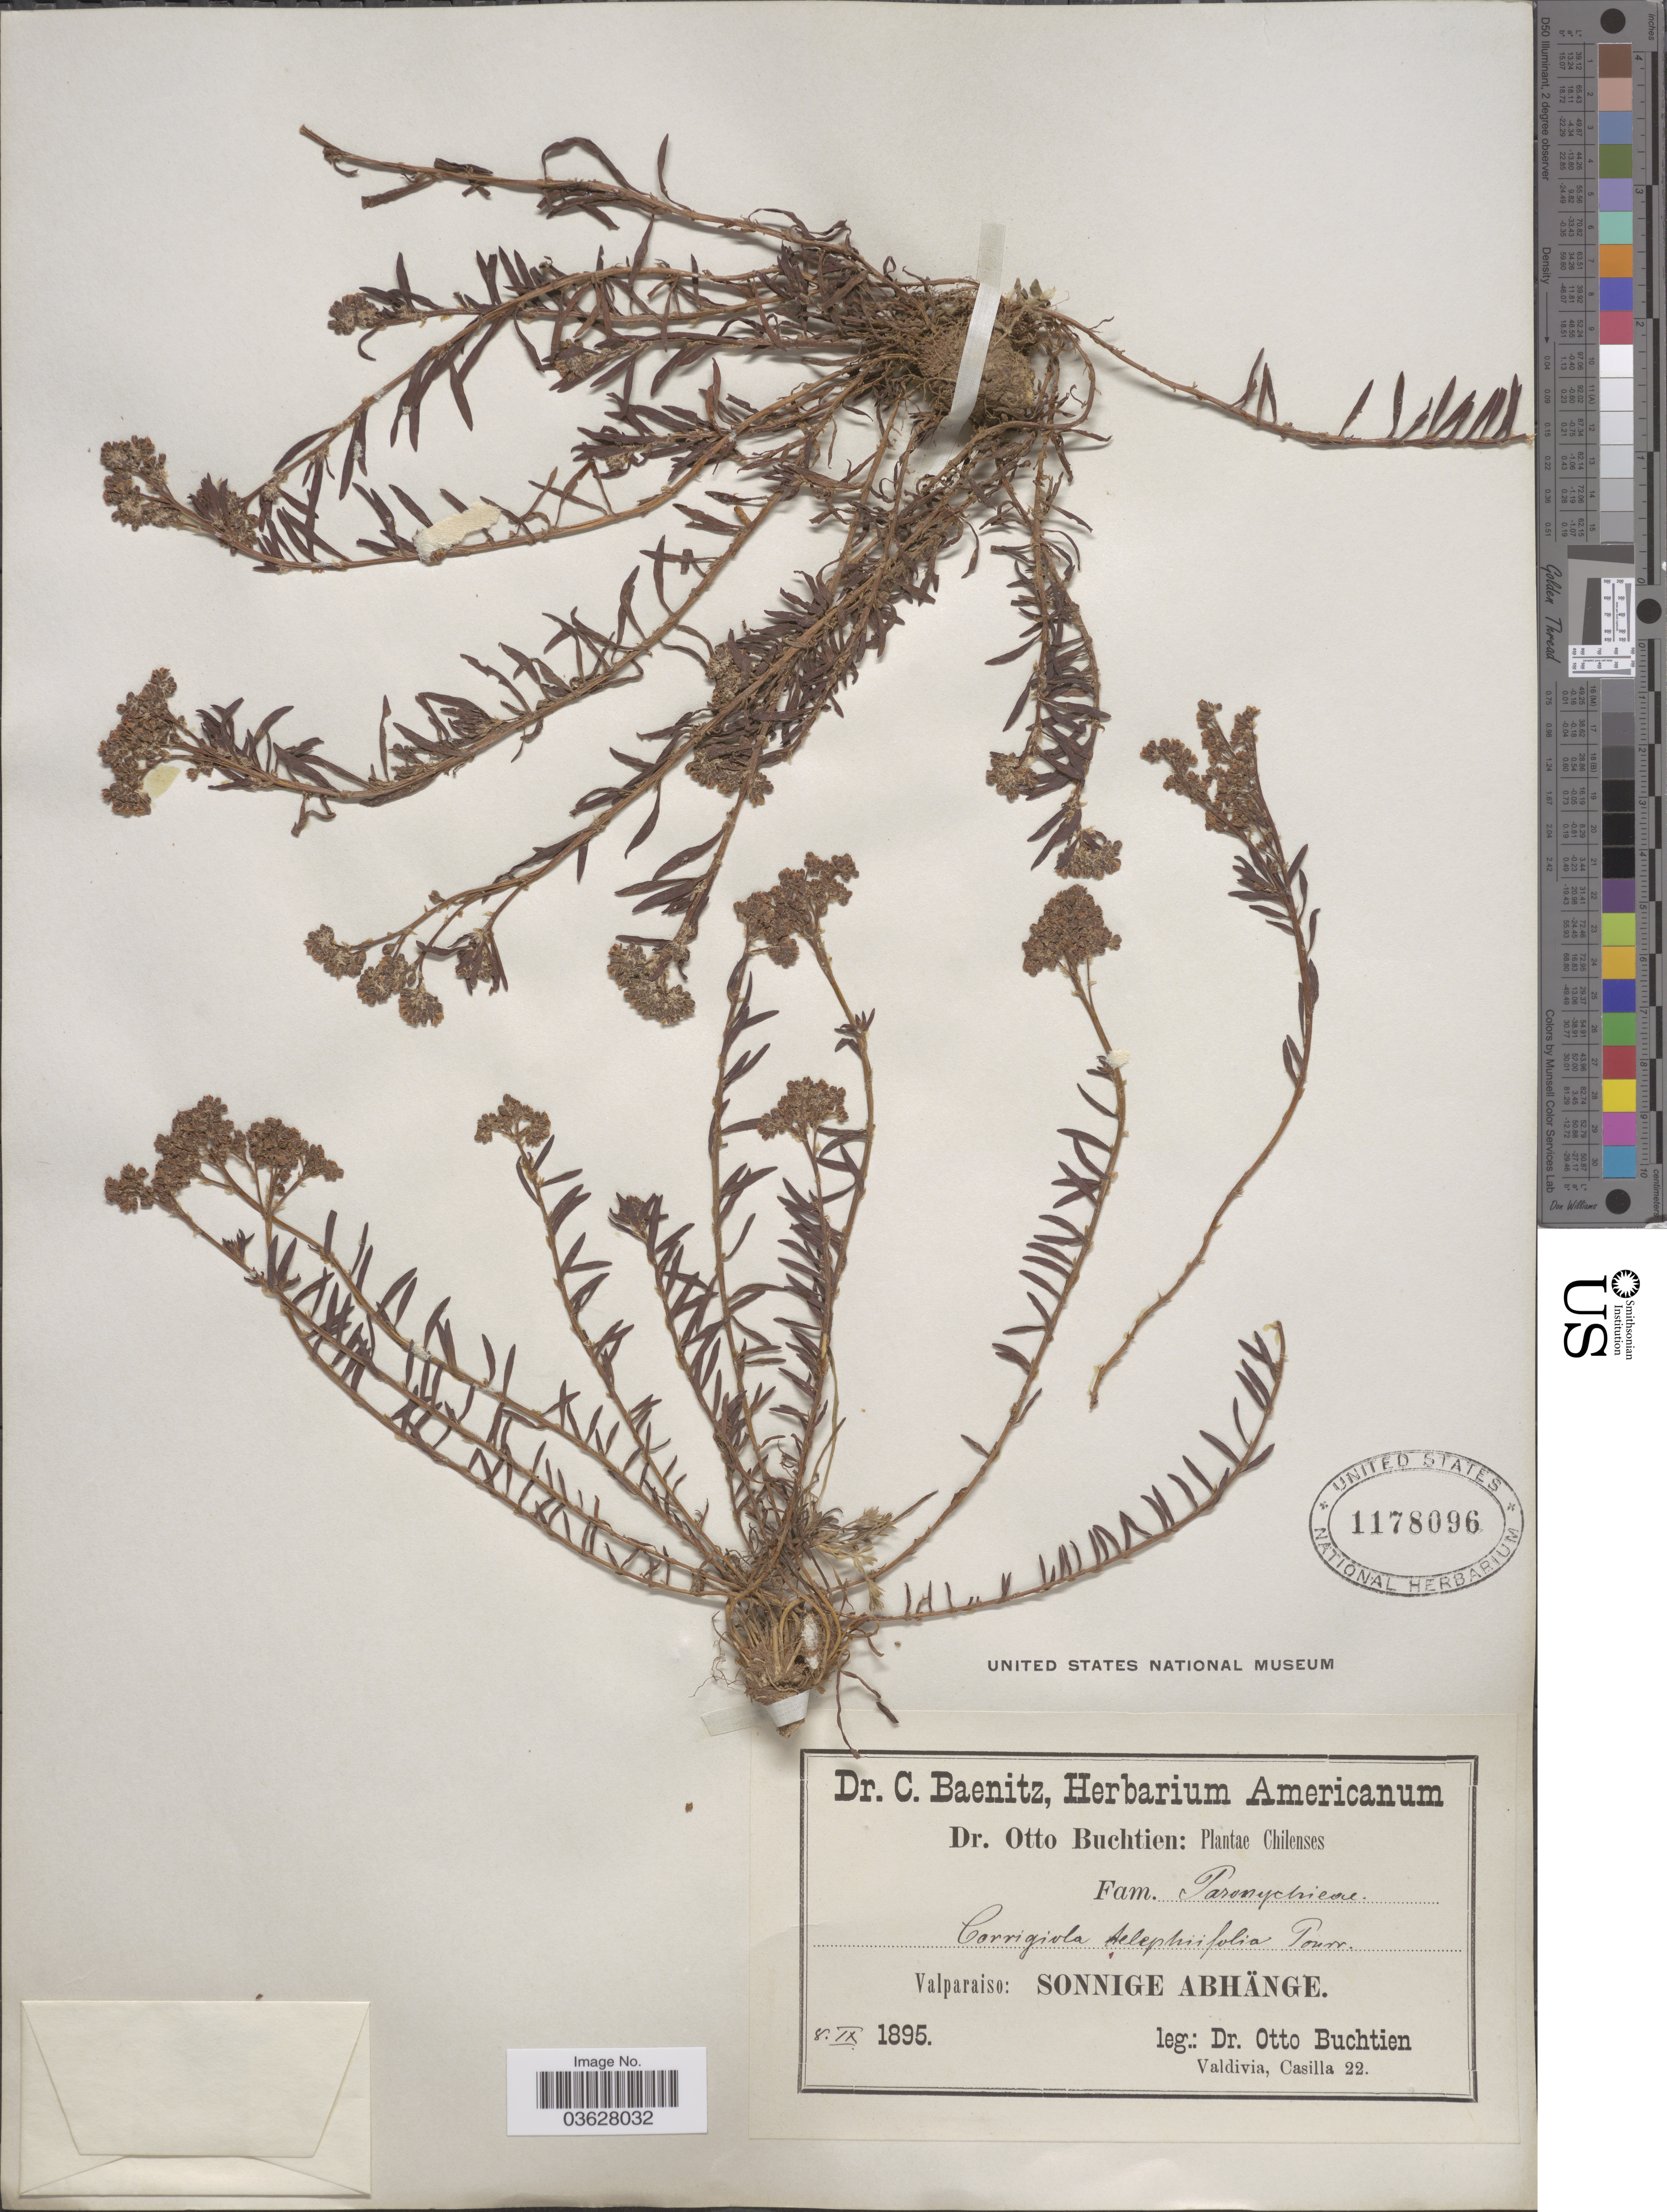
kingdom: Plantae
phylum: Tracheophyta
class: Magnoliopsida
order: Caryophyllales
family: Caryophyllaceae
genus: Corrigiola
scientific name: Corrigiola telephiifolia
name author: Pourr.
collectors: O. Buchtien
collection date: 1895-09-08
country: Chile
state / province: Valparaíso (V)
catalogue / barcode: US 1178096